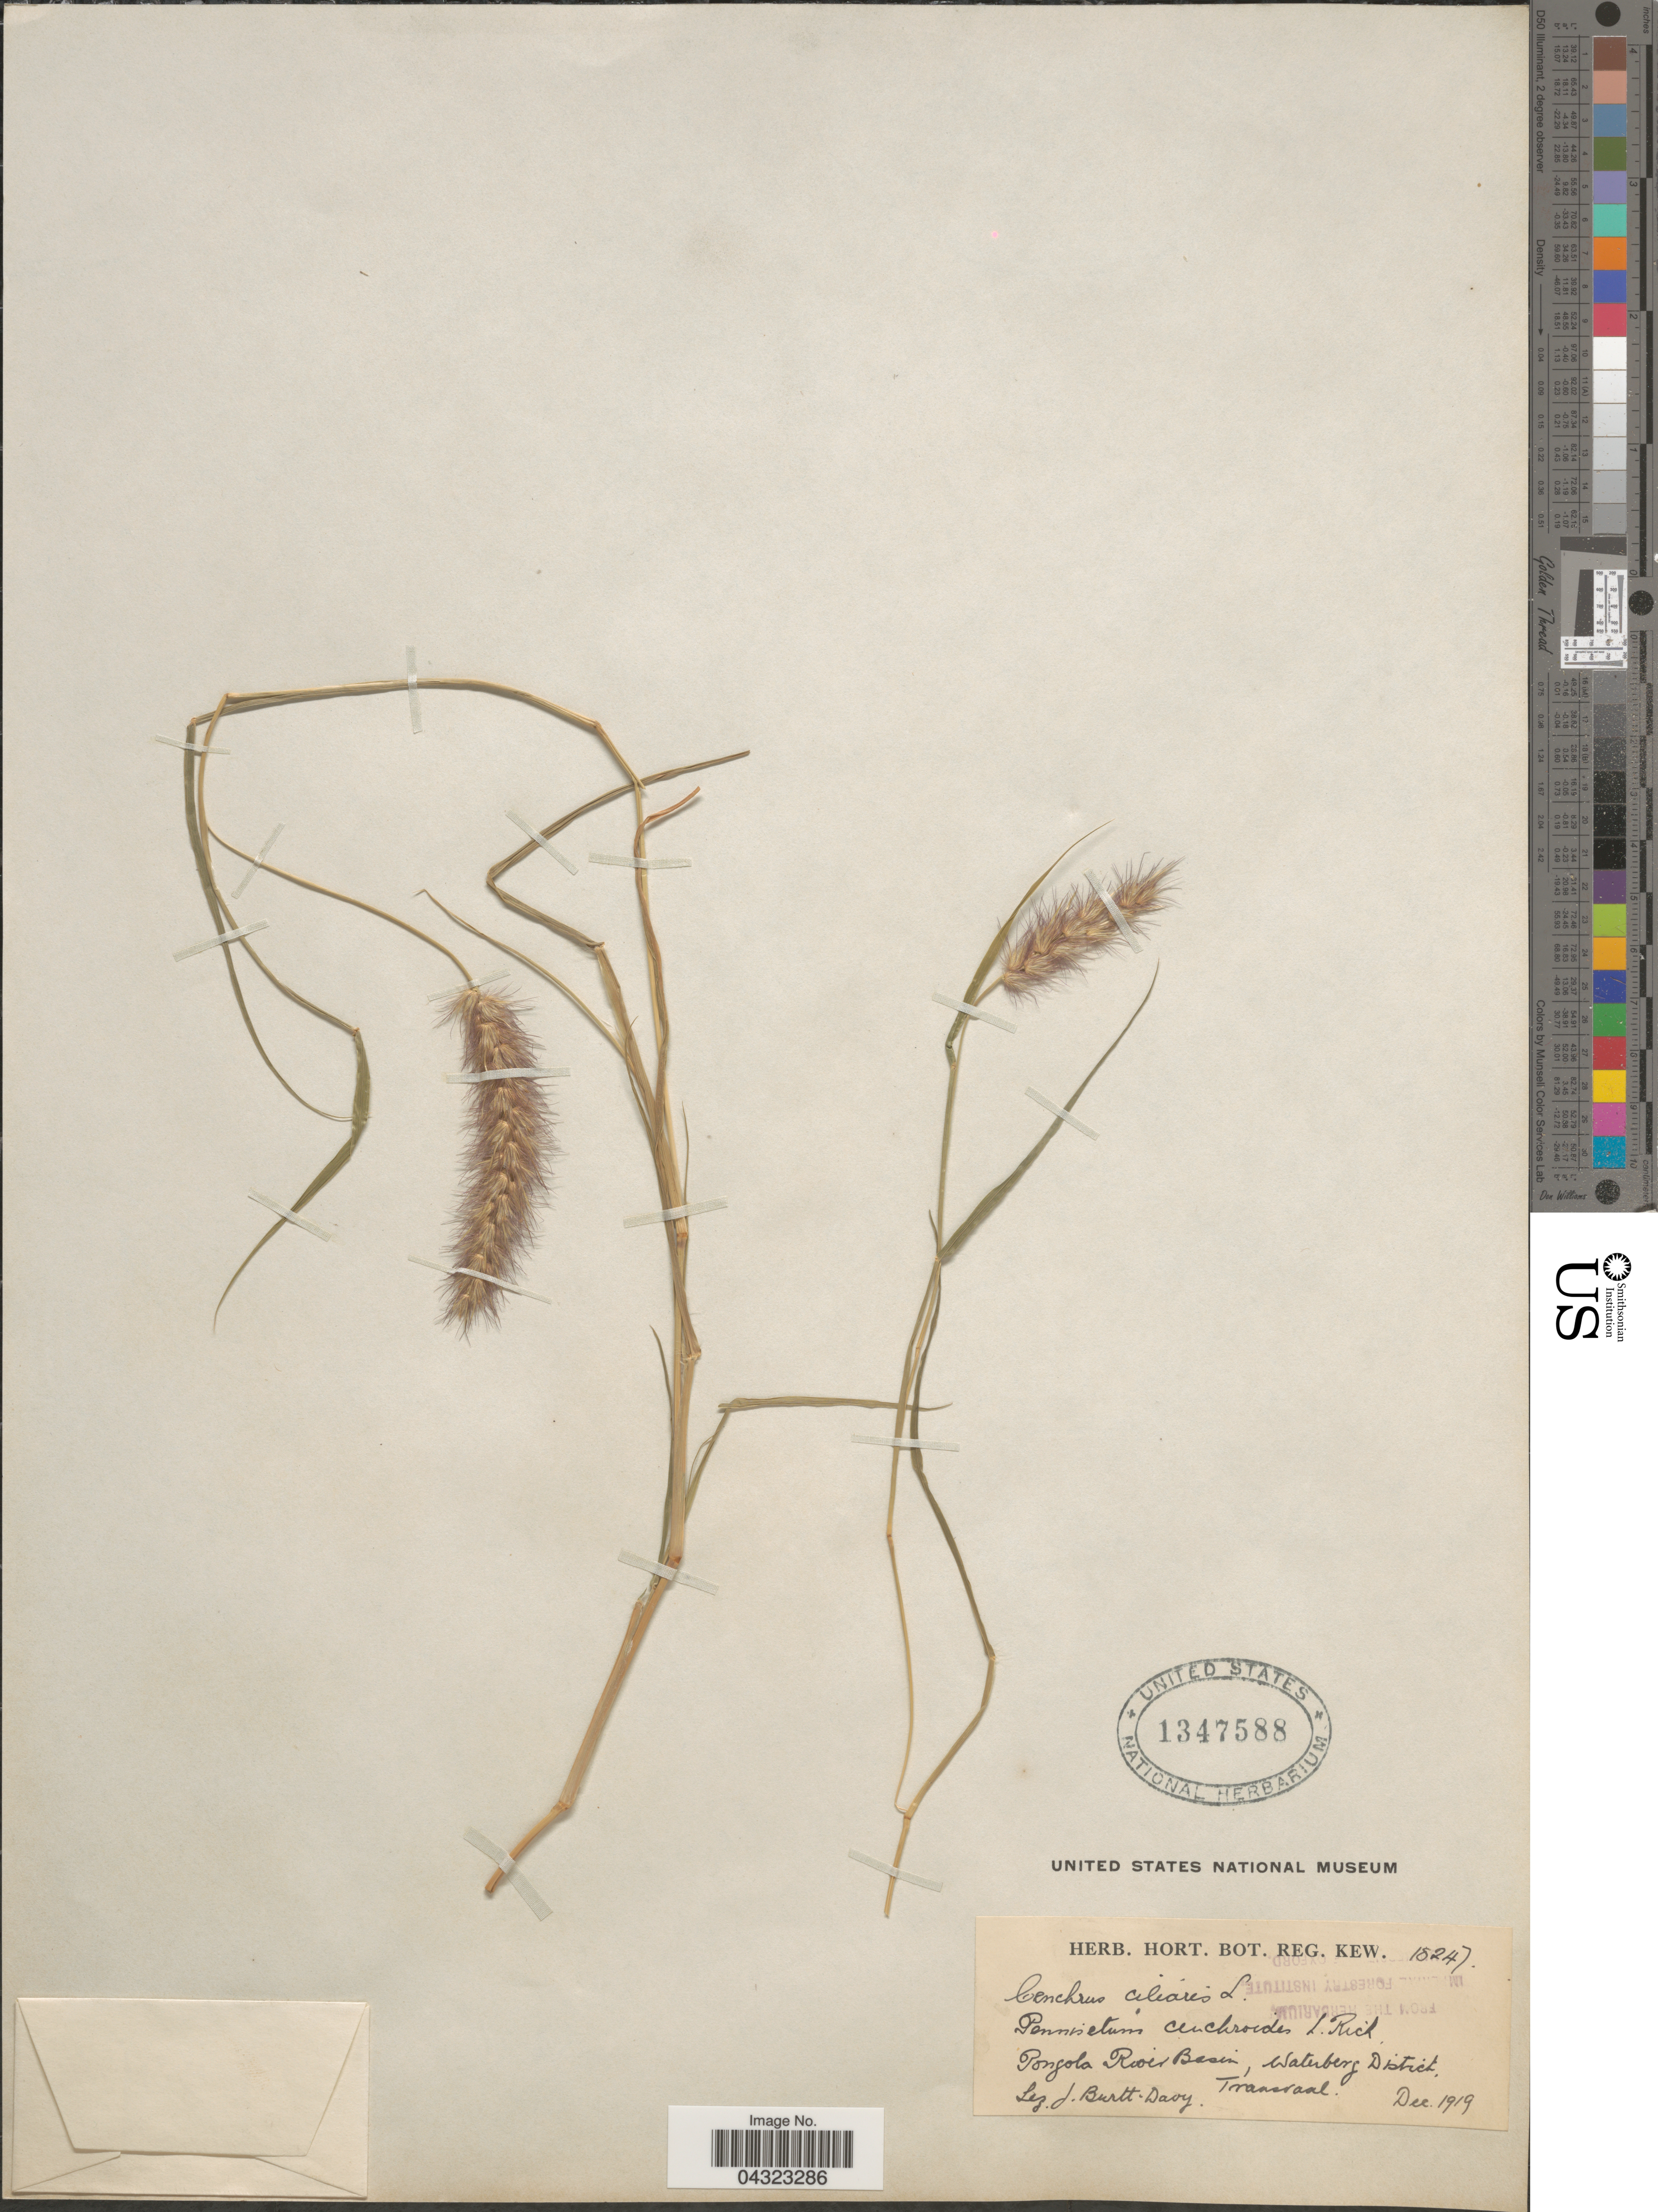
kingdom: Plantae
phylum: Tracheophyta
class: Liliopsida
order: Poales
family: Poaceae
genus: Cenchrus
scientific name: Cenchrus ciliaris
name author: L.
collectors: J. Burtt Davy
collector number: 18247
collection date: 1919-12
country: South Africa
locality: Pongola River Basin, Waterberg District. Transvaal.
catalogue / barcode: US 1347588